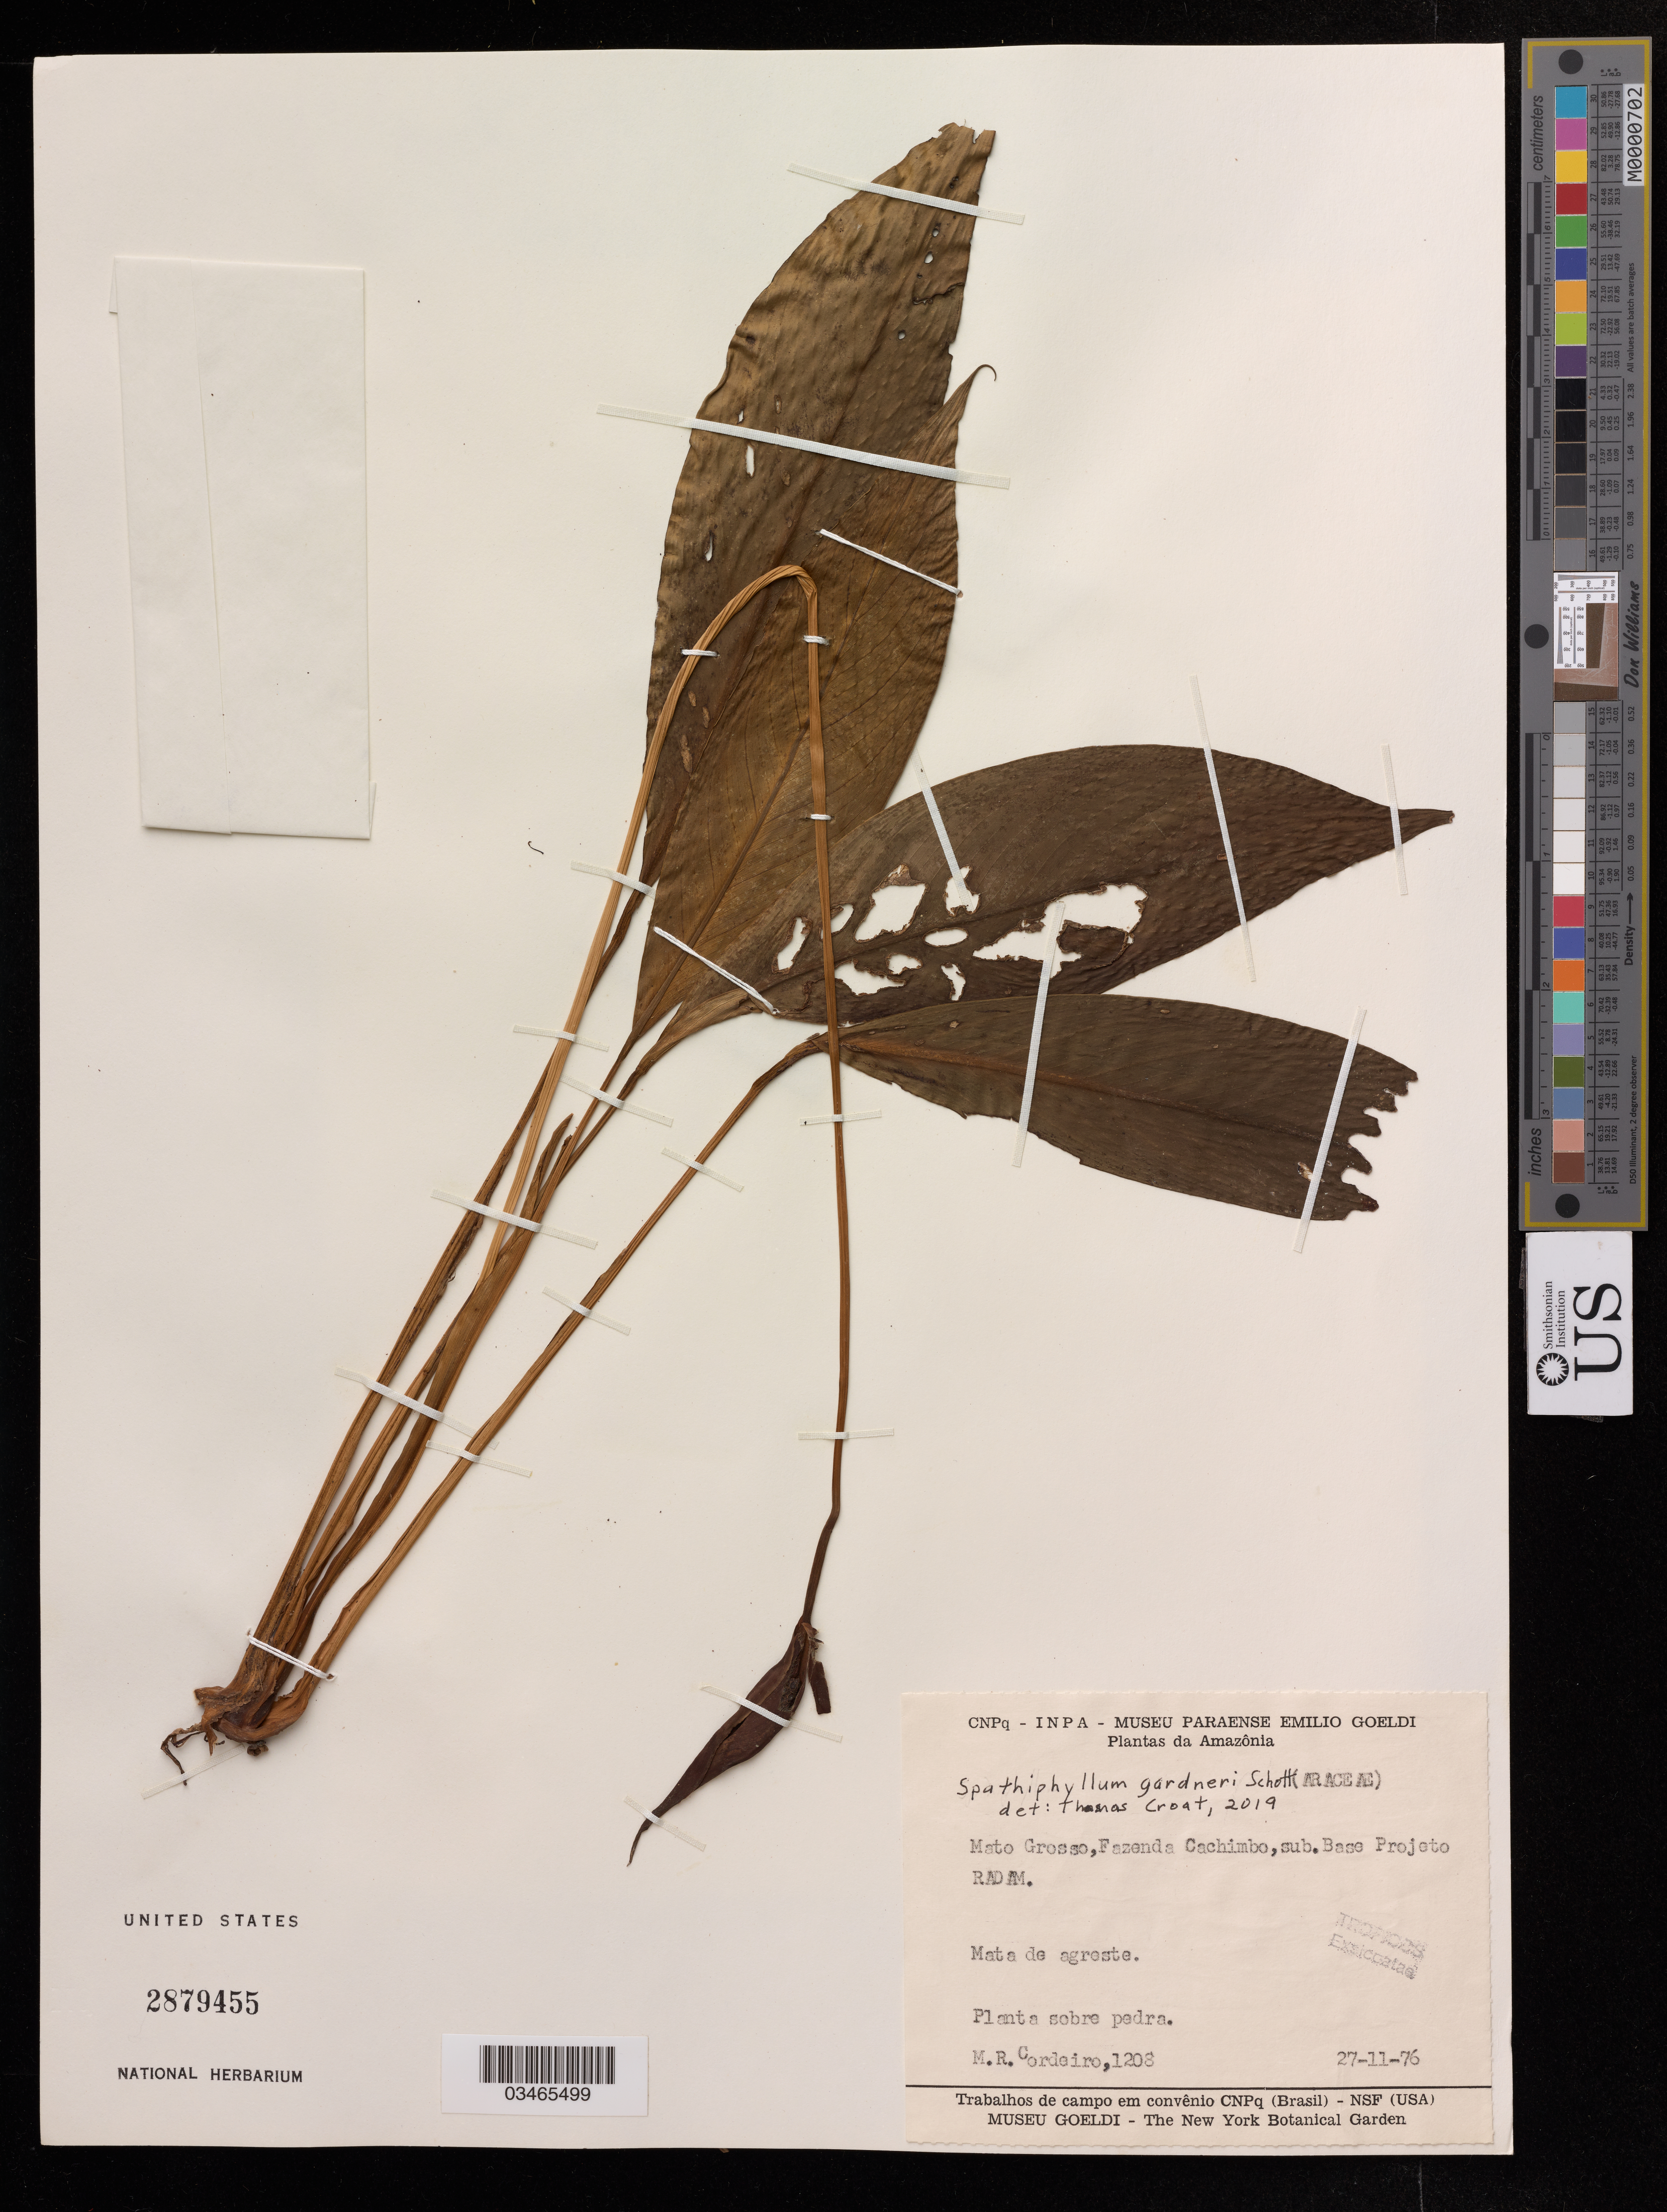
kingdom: Plantae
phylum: Tracheophyta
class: Liliopsida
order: Alismatales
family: Araceae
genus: Spathiphyllum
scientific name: Spathiphyllum gardneri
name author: Schott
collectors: M. Cordeiro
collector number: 1208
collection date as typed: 27 Nov76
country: Brazil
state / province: Mato Grosso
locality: Amazônia, Fazenda Cachimbo, sub. Base Projeto RADAM.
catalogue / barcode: US 2879455